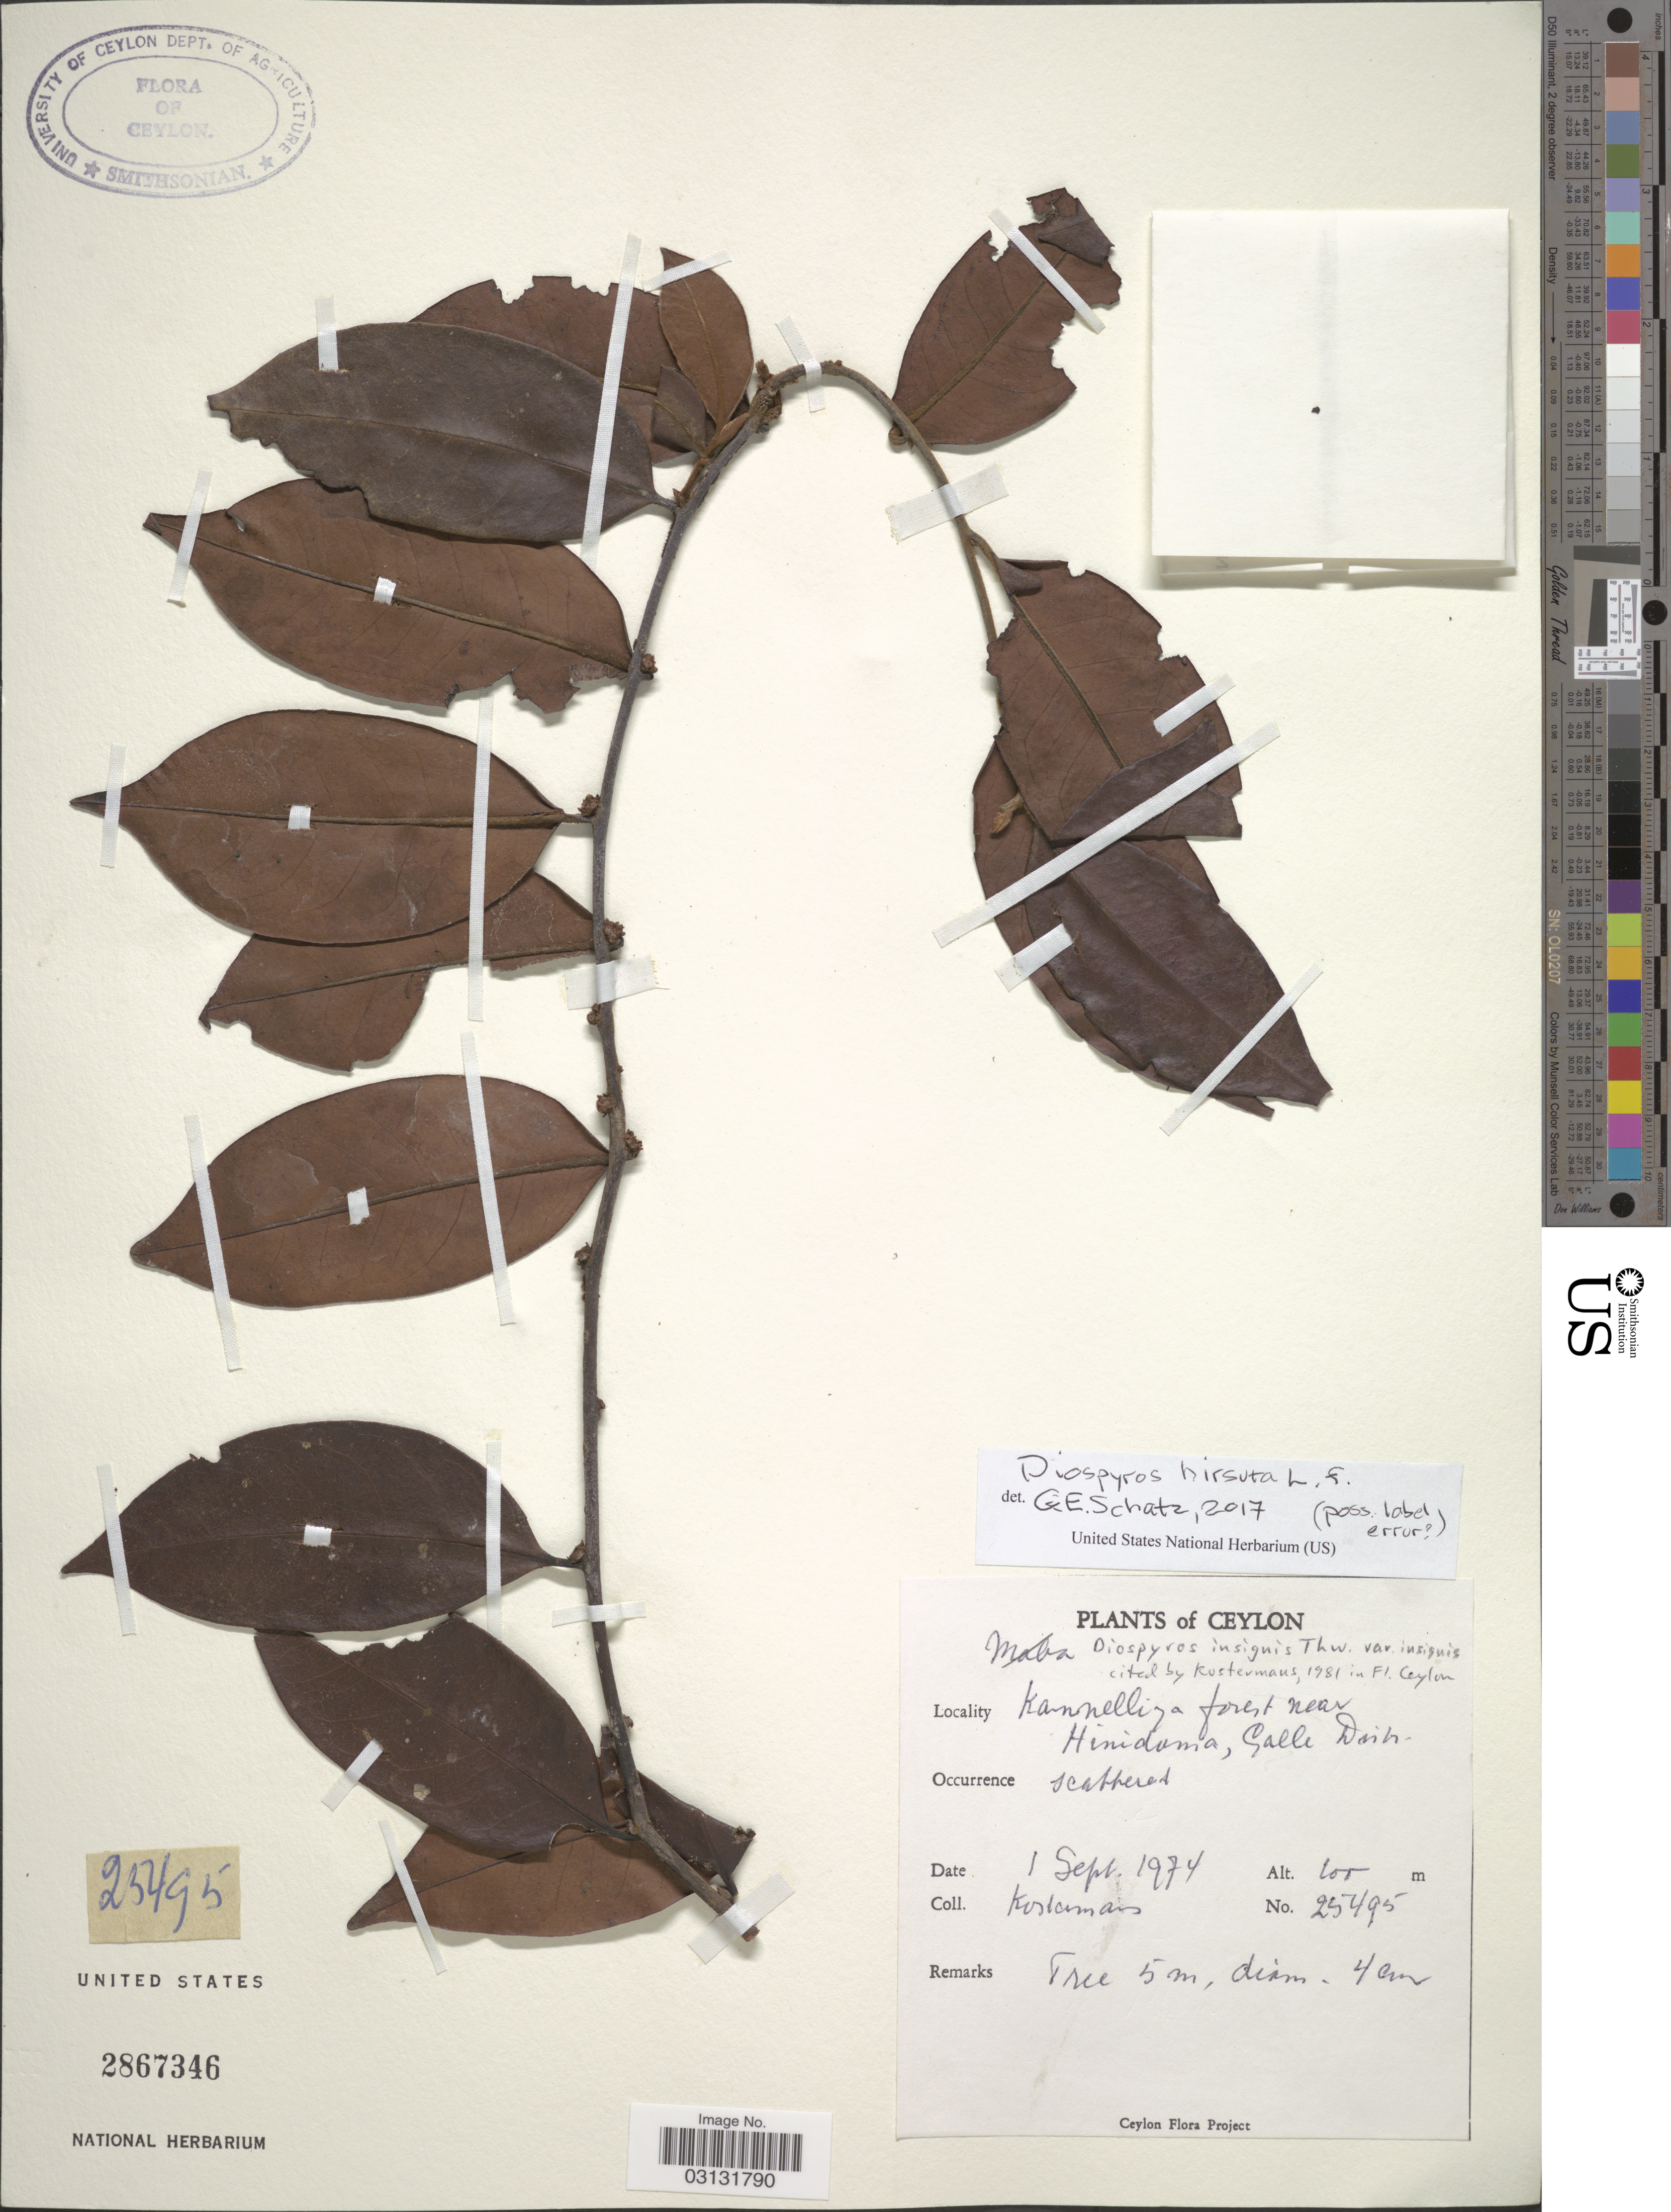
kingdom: Plantae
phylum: Tracheophyta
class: Magnoliopsida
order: Ericales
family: Ebenaceae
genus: Diospyros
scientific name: Diospyros hirsuta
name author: L. f.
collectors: Kostermans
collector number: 25495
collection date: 1974-09-01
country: Sri Lanka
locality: Ceylon. Kanneliya forest near Hiniduma, Galle Distr.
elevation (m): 100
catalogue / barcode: US 2867346